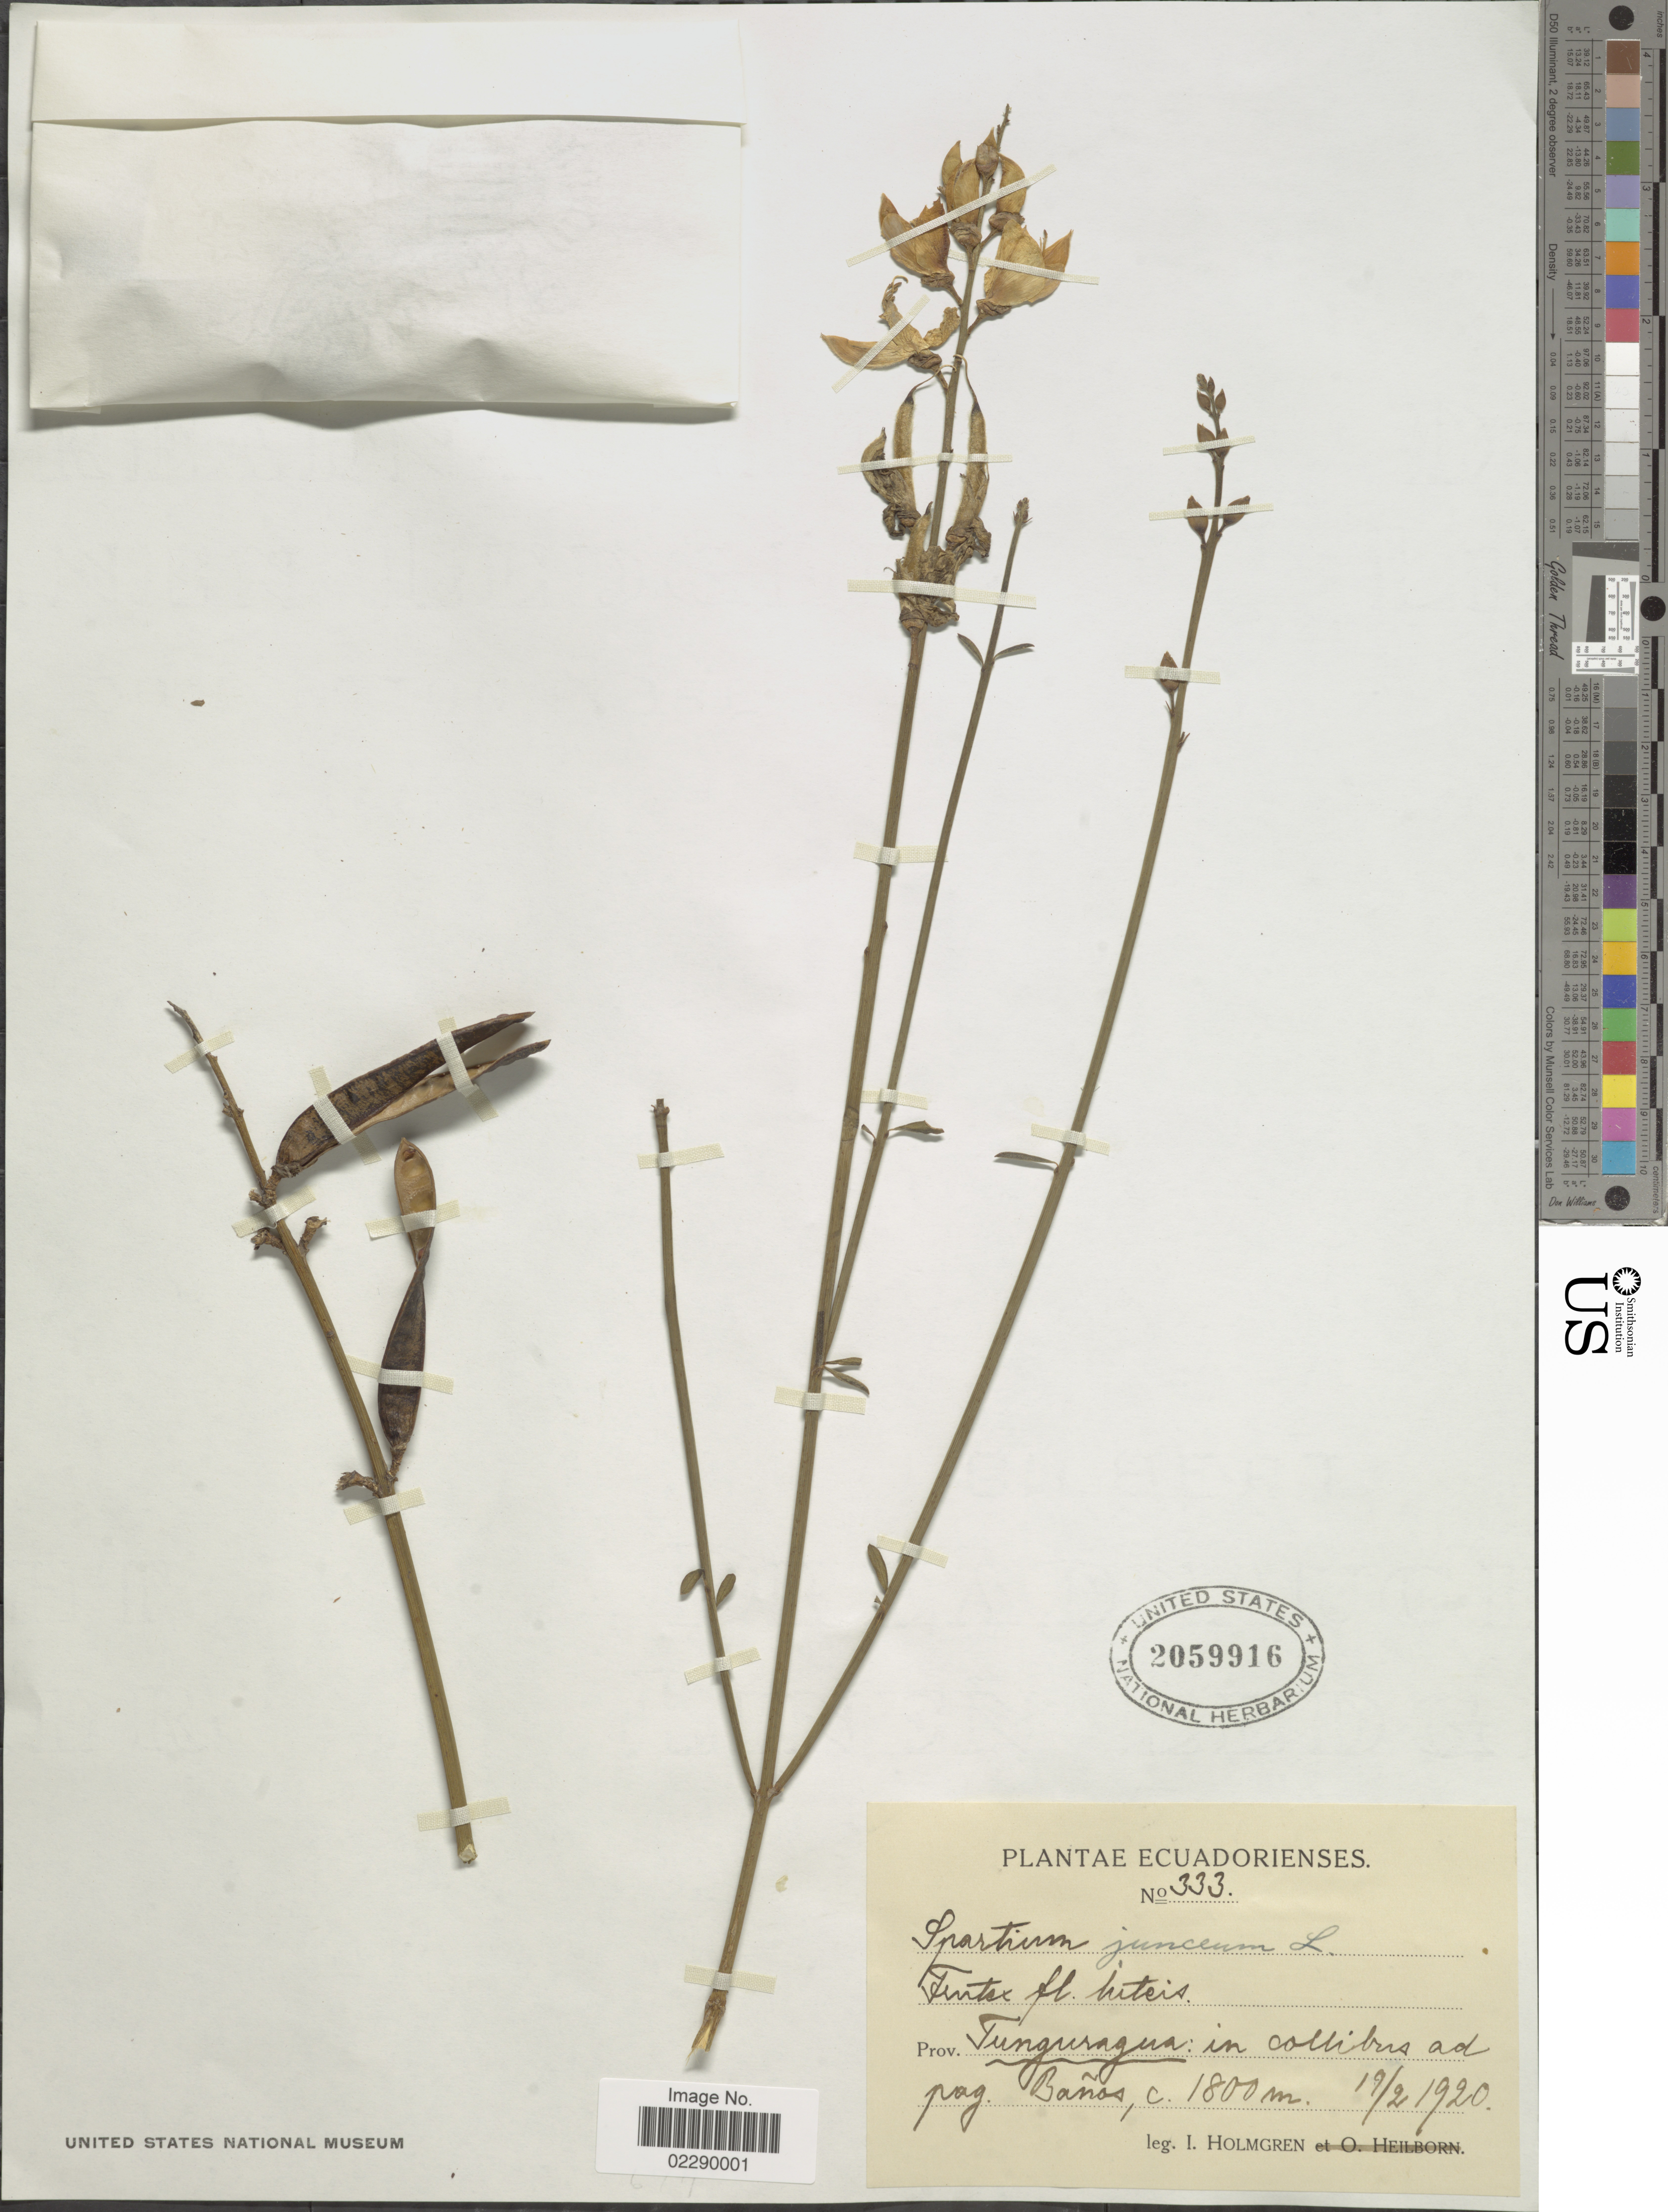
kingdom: Plantae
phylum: Tracheophyta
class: Magnoliopsida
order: Fabales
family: Fabaceae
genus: Spartium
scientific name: Spartium junceum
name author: L.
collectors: I. Holmgren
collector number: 333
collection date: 1920-02-17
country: Ecuador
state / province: Tungurahua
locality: Prov. Tunguragua: in collibus ad pag. Baños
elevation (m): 1800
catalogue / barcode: US 2059916